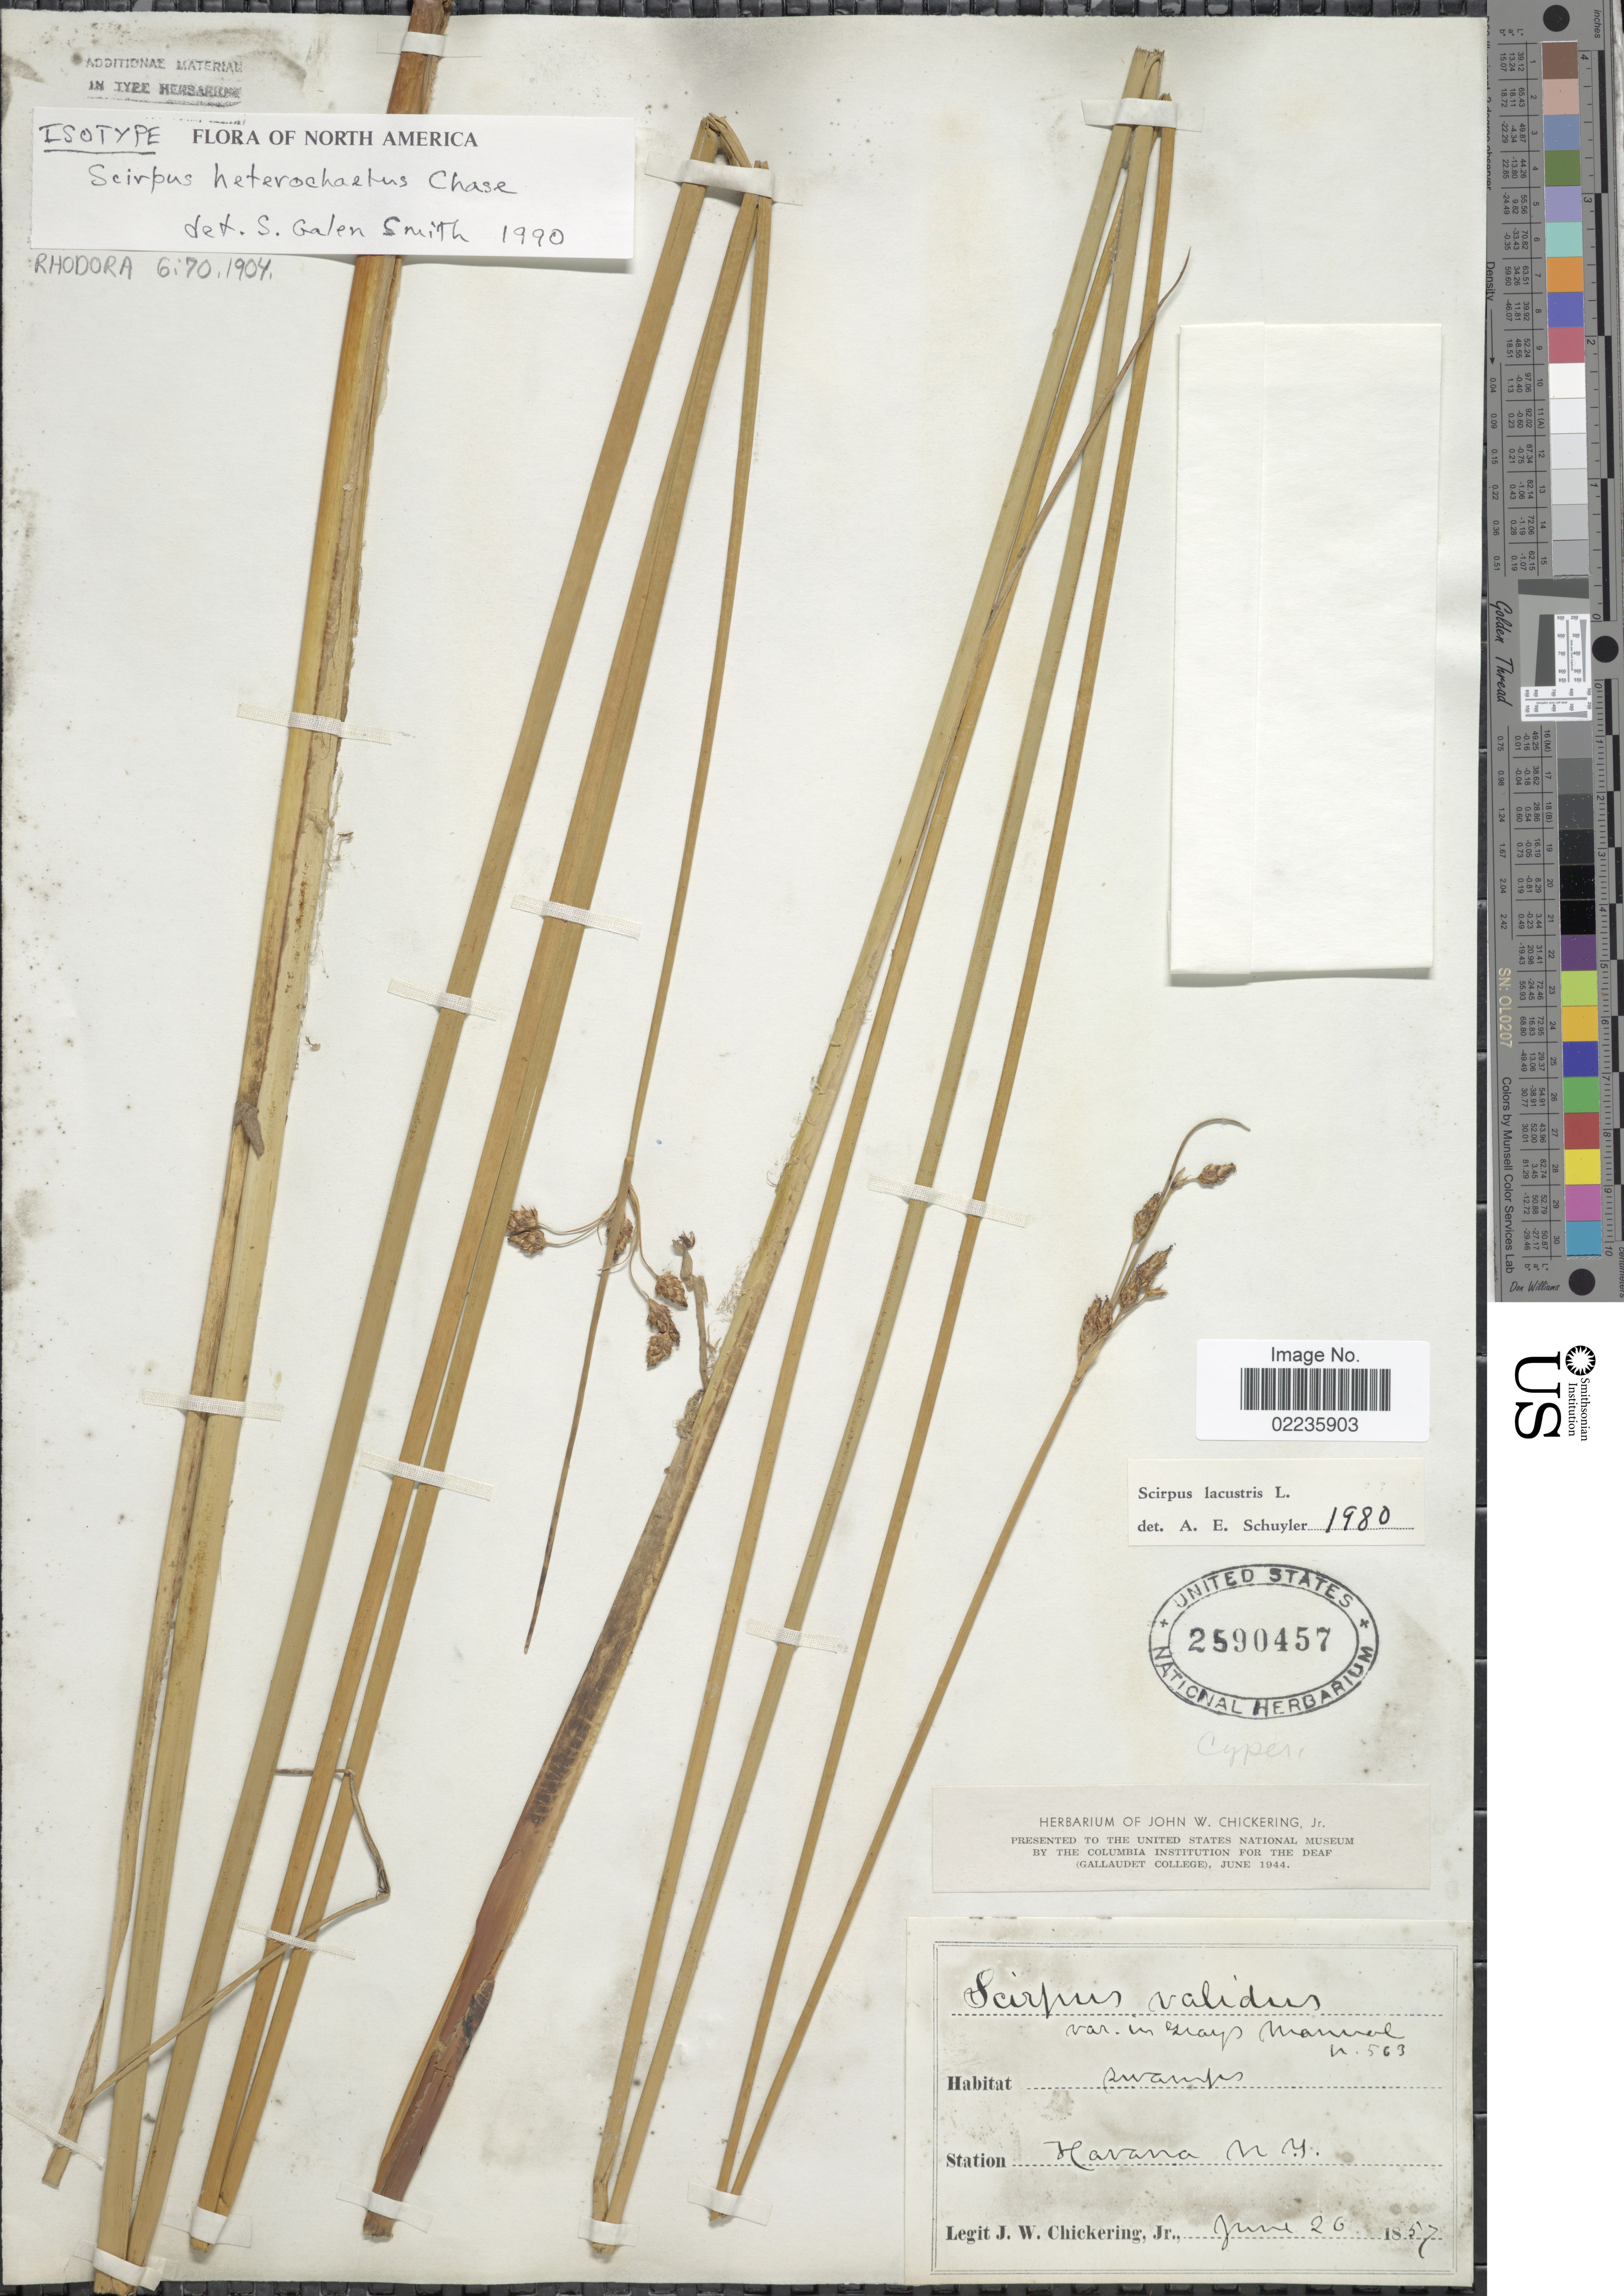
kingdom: Plantae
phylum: Tracheophyta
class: Liliopsida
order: Poales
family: Cyperaceae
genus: Schoenoplectus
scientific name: Schoenoplectus heterochaetus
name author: (Chase) Soják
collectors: J. W. Chickering Jr.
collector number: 563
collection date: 1857-06-26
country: United States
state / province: New York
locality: Havana N.Y.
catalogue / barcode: US 2590457